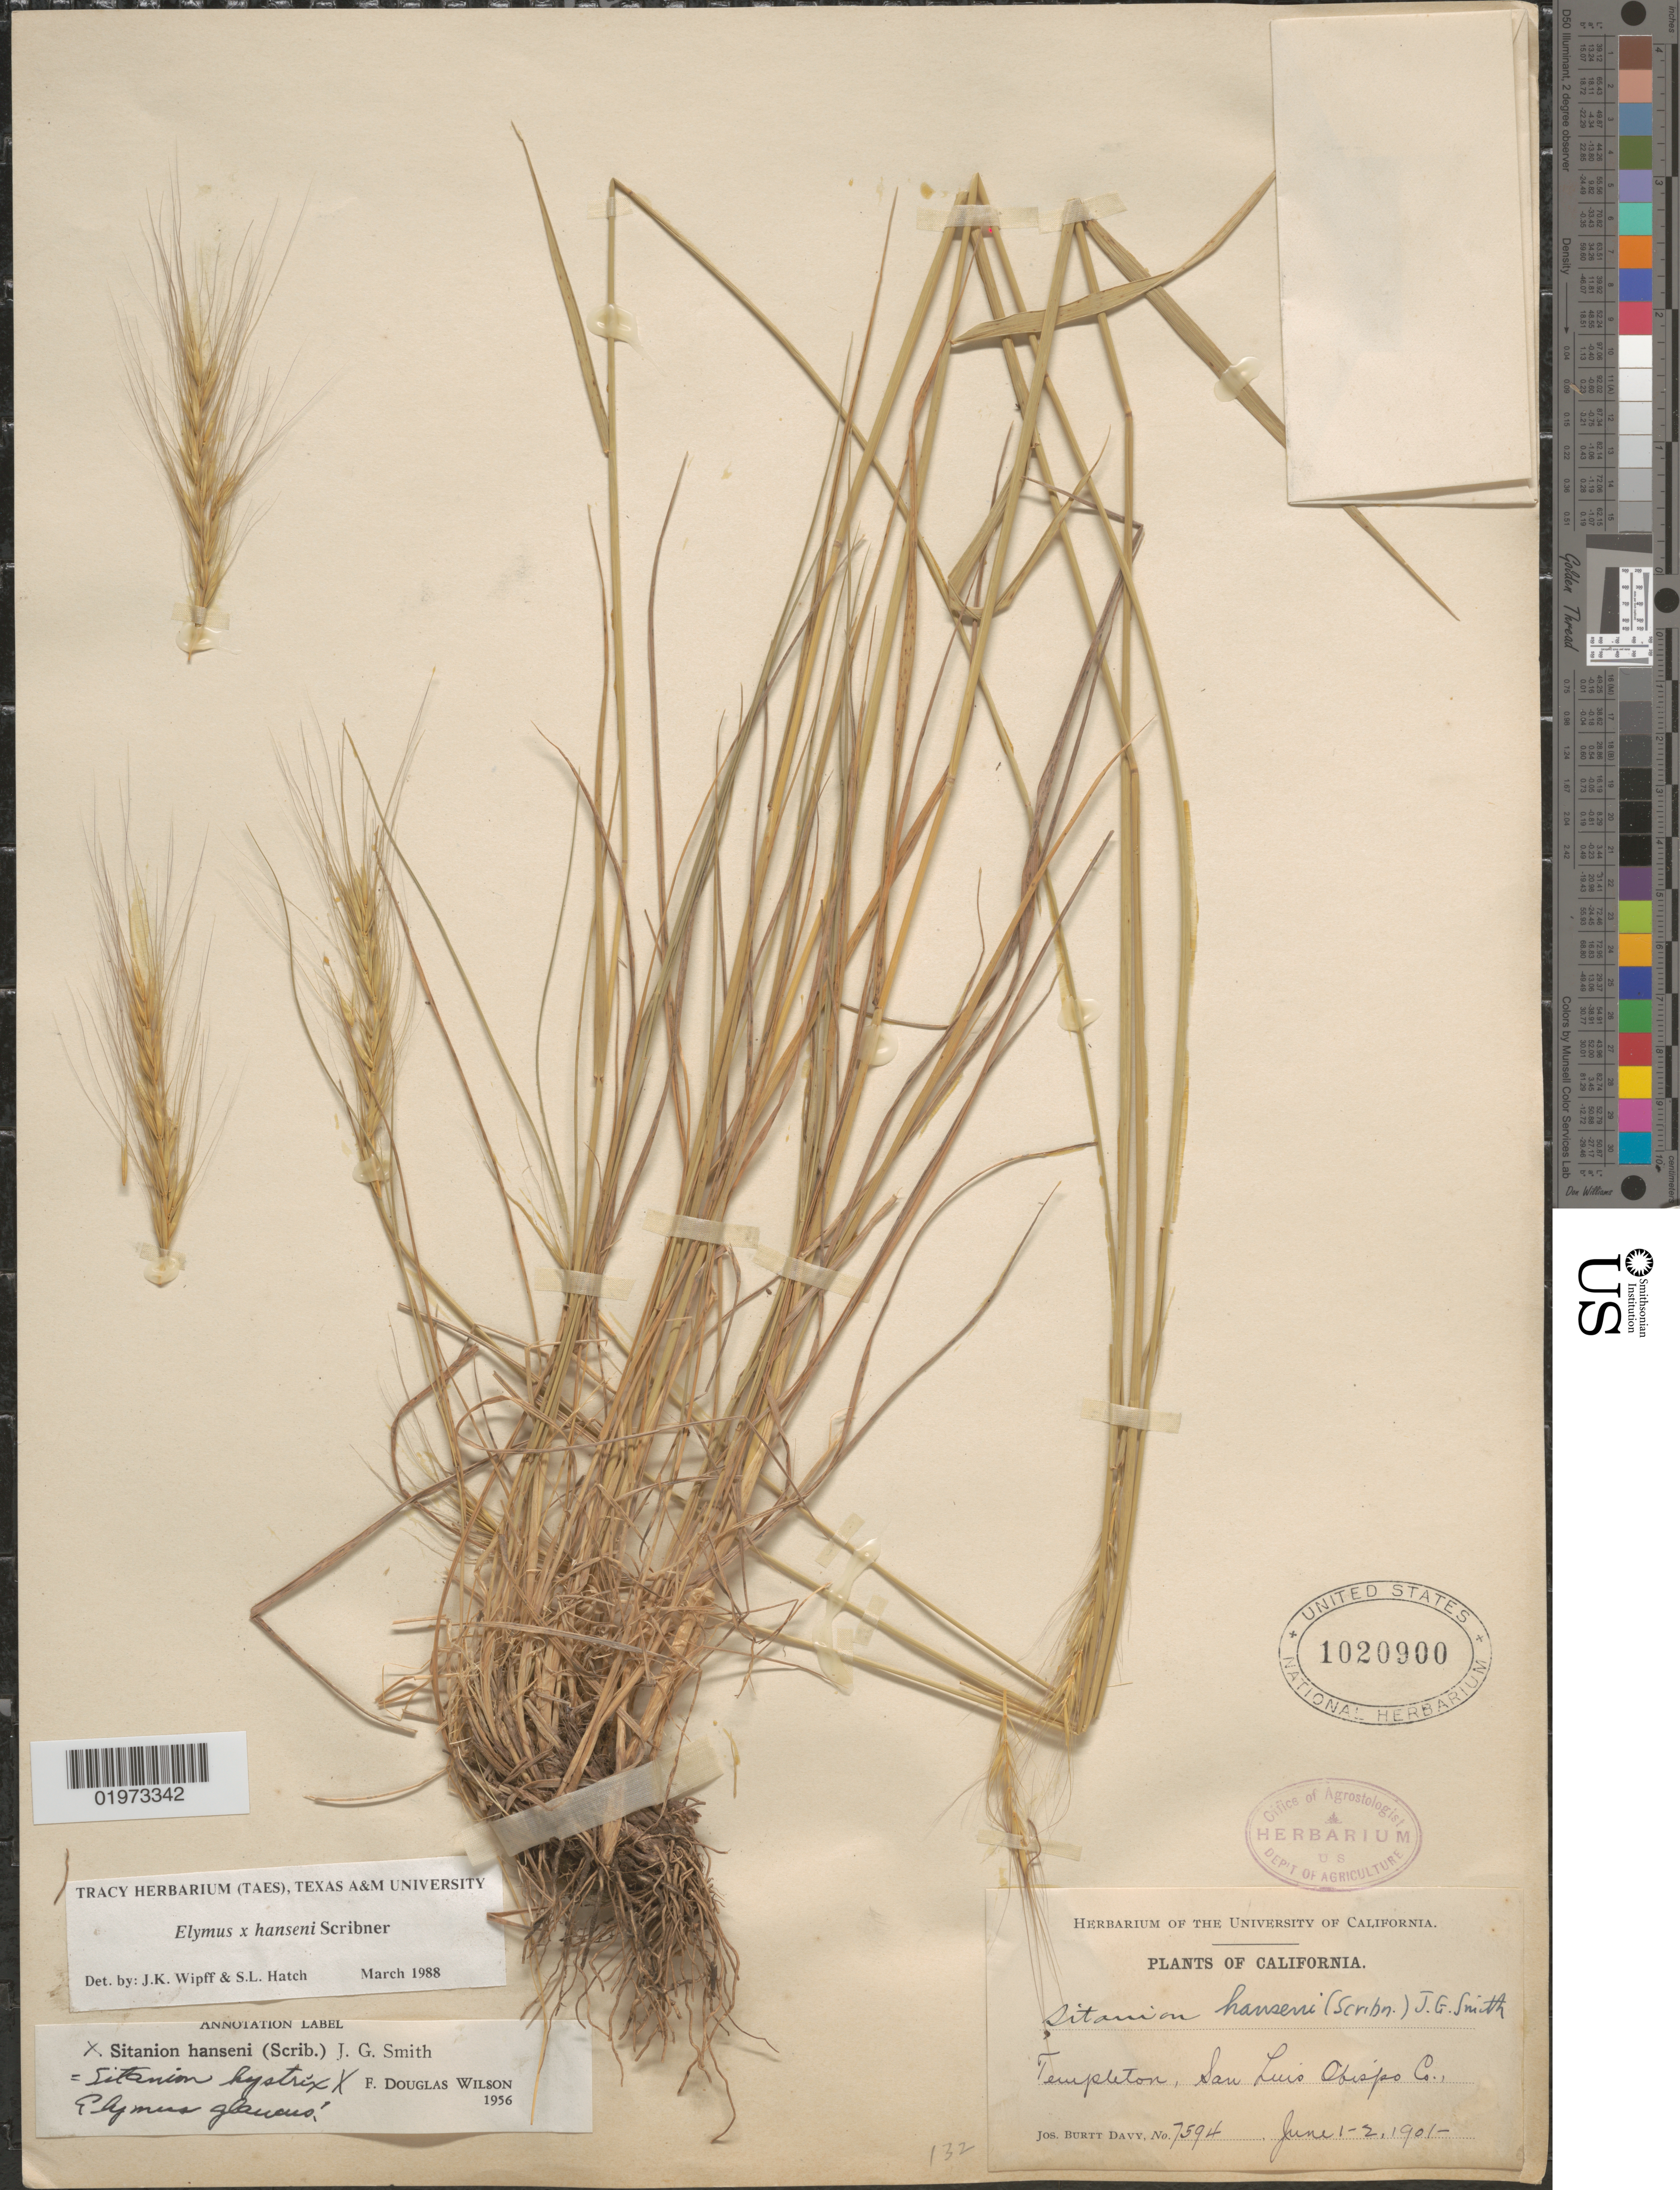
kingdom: Plantae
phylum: Tracheophyta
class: Liliopsida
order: Poales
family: Poaceae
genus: Elymus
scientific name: Elymus x hansenii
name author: Scribn.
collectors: J. Burtt Davy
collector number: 7594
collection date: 1901-06-01/1901-06-02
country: United States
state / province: California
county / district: San Luis Obispo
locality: Templeton, San Luis Obispo Co.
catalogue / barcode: US 1020900